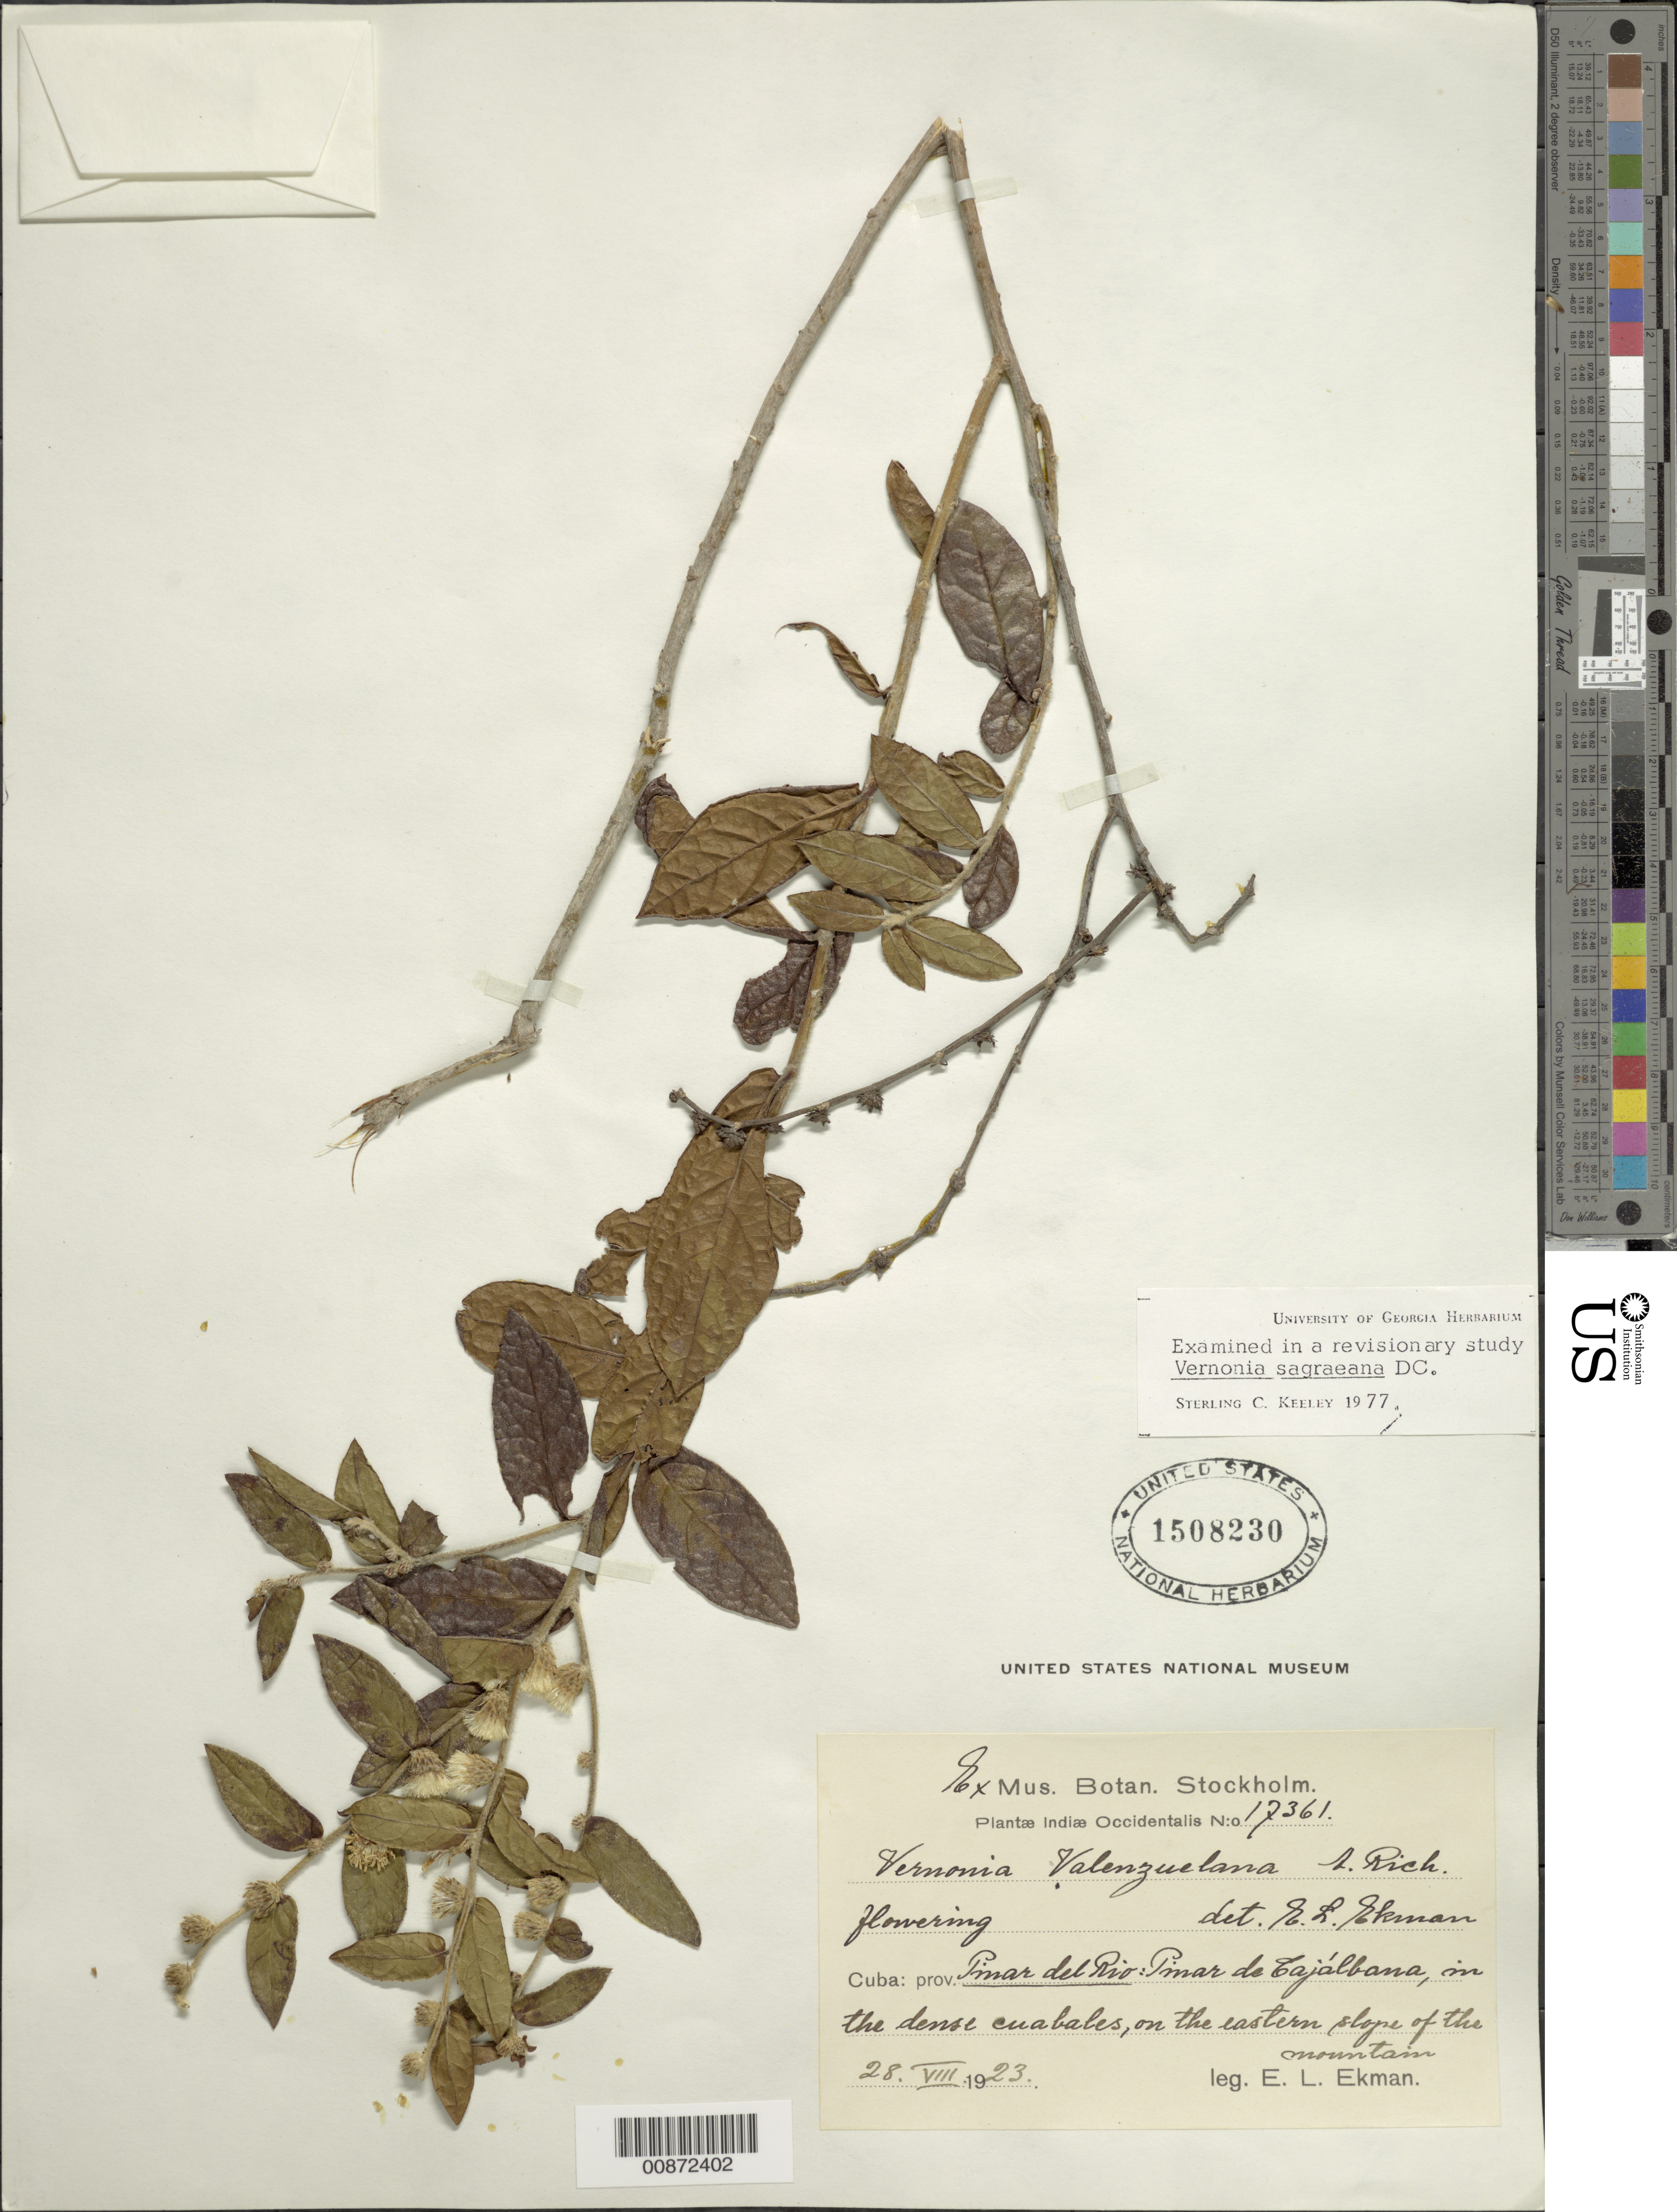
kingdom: Plantae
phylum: Tracheophyta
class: Magnoliopsida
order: Asterales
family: Asteraceae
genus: Lepidaploa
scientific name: Lepidaploa sagraeana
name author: (DC.) H. Rob.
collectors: E. L. Ekman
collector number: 17361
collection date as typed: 28 Aug 1923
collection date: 1923-08-28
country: Cuba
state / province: Pinar del Río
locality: Pinar de Cajálbana, on eastern slope of the mountain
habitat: In the dense cuabales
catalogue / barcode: US 1508230